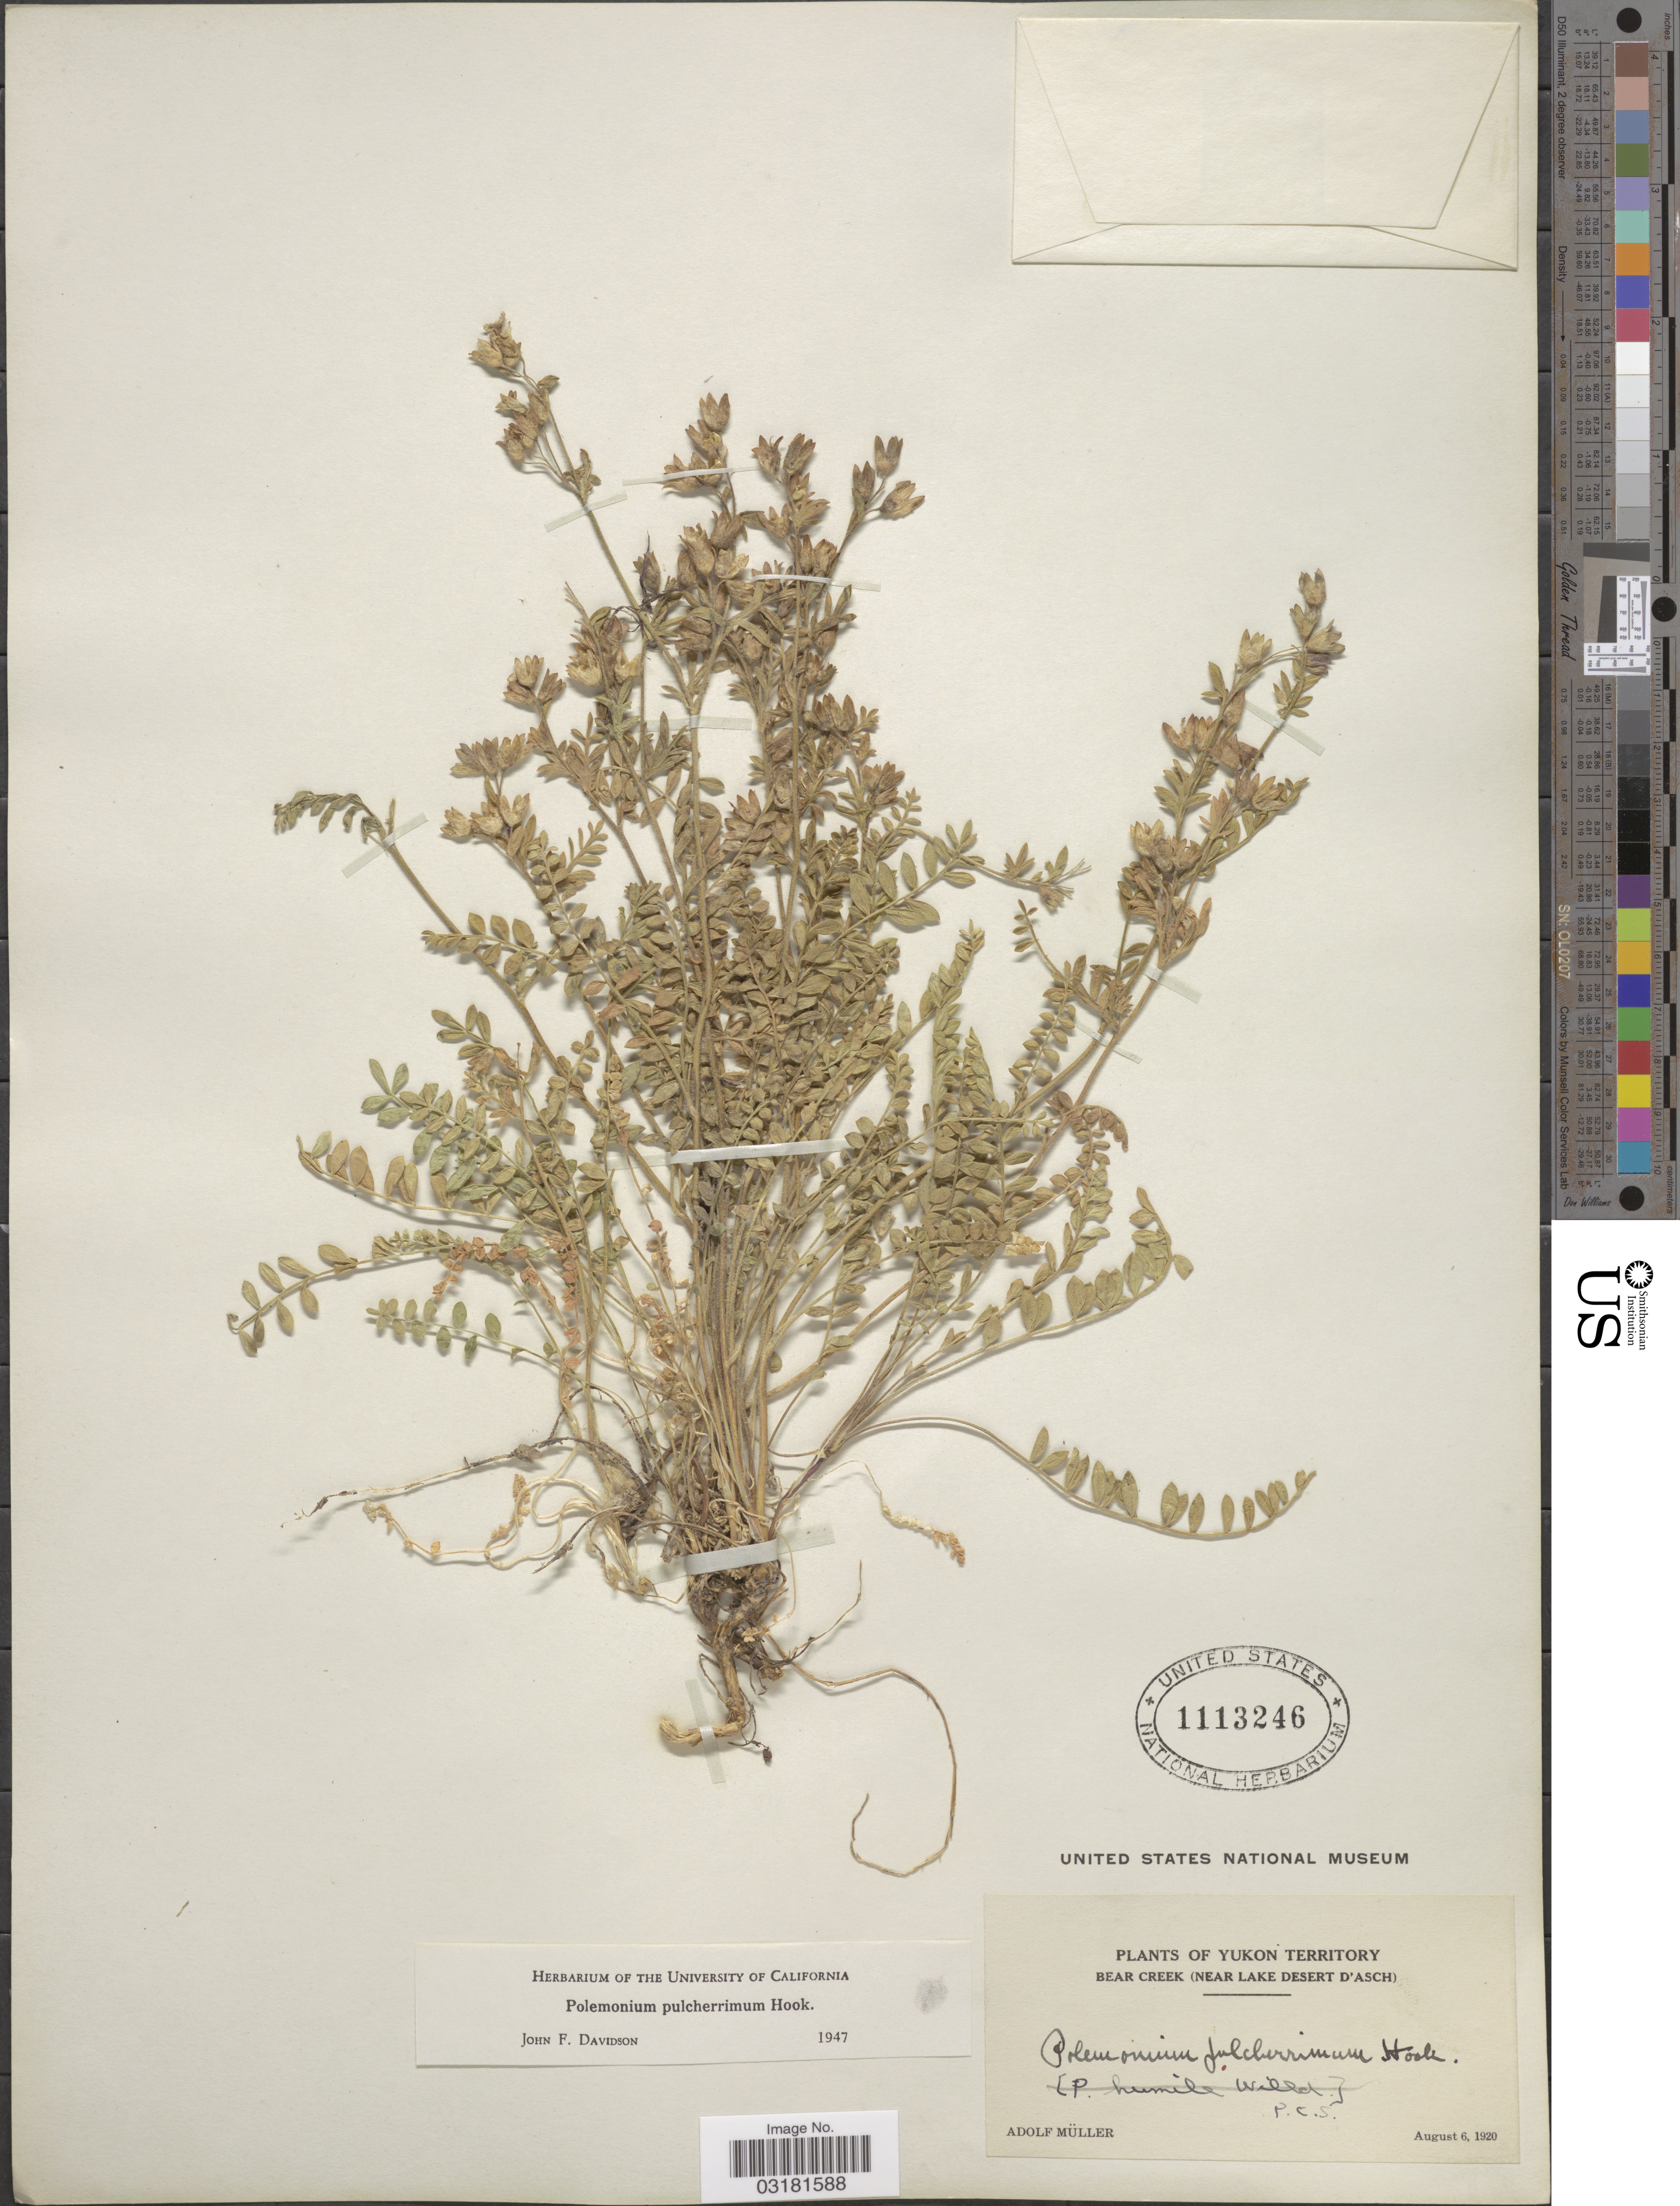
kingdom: Plantae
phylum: Tracheophyta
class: Magnoliopsida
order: Ericales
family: Polemoniaceae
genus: Polemonium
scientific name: Polemonium pulcherrimum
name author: Hook.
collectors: A. Muller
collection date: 1920-08-06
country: Canada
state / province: Yukon Territory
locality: Bear Creek (Near Lake Desert D'Asch).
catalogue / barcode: US 1113246